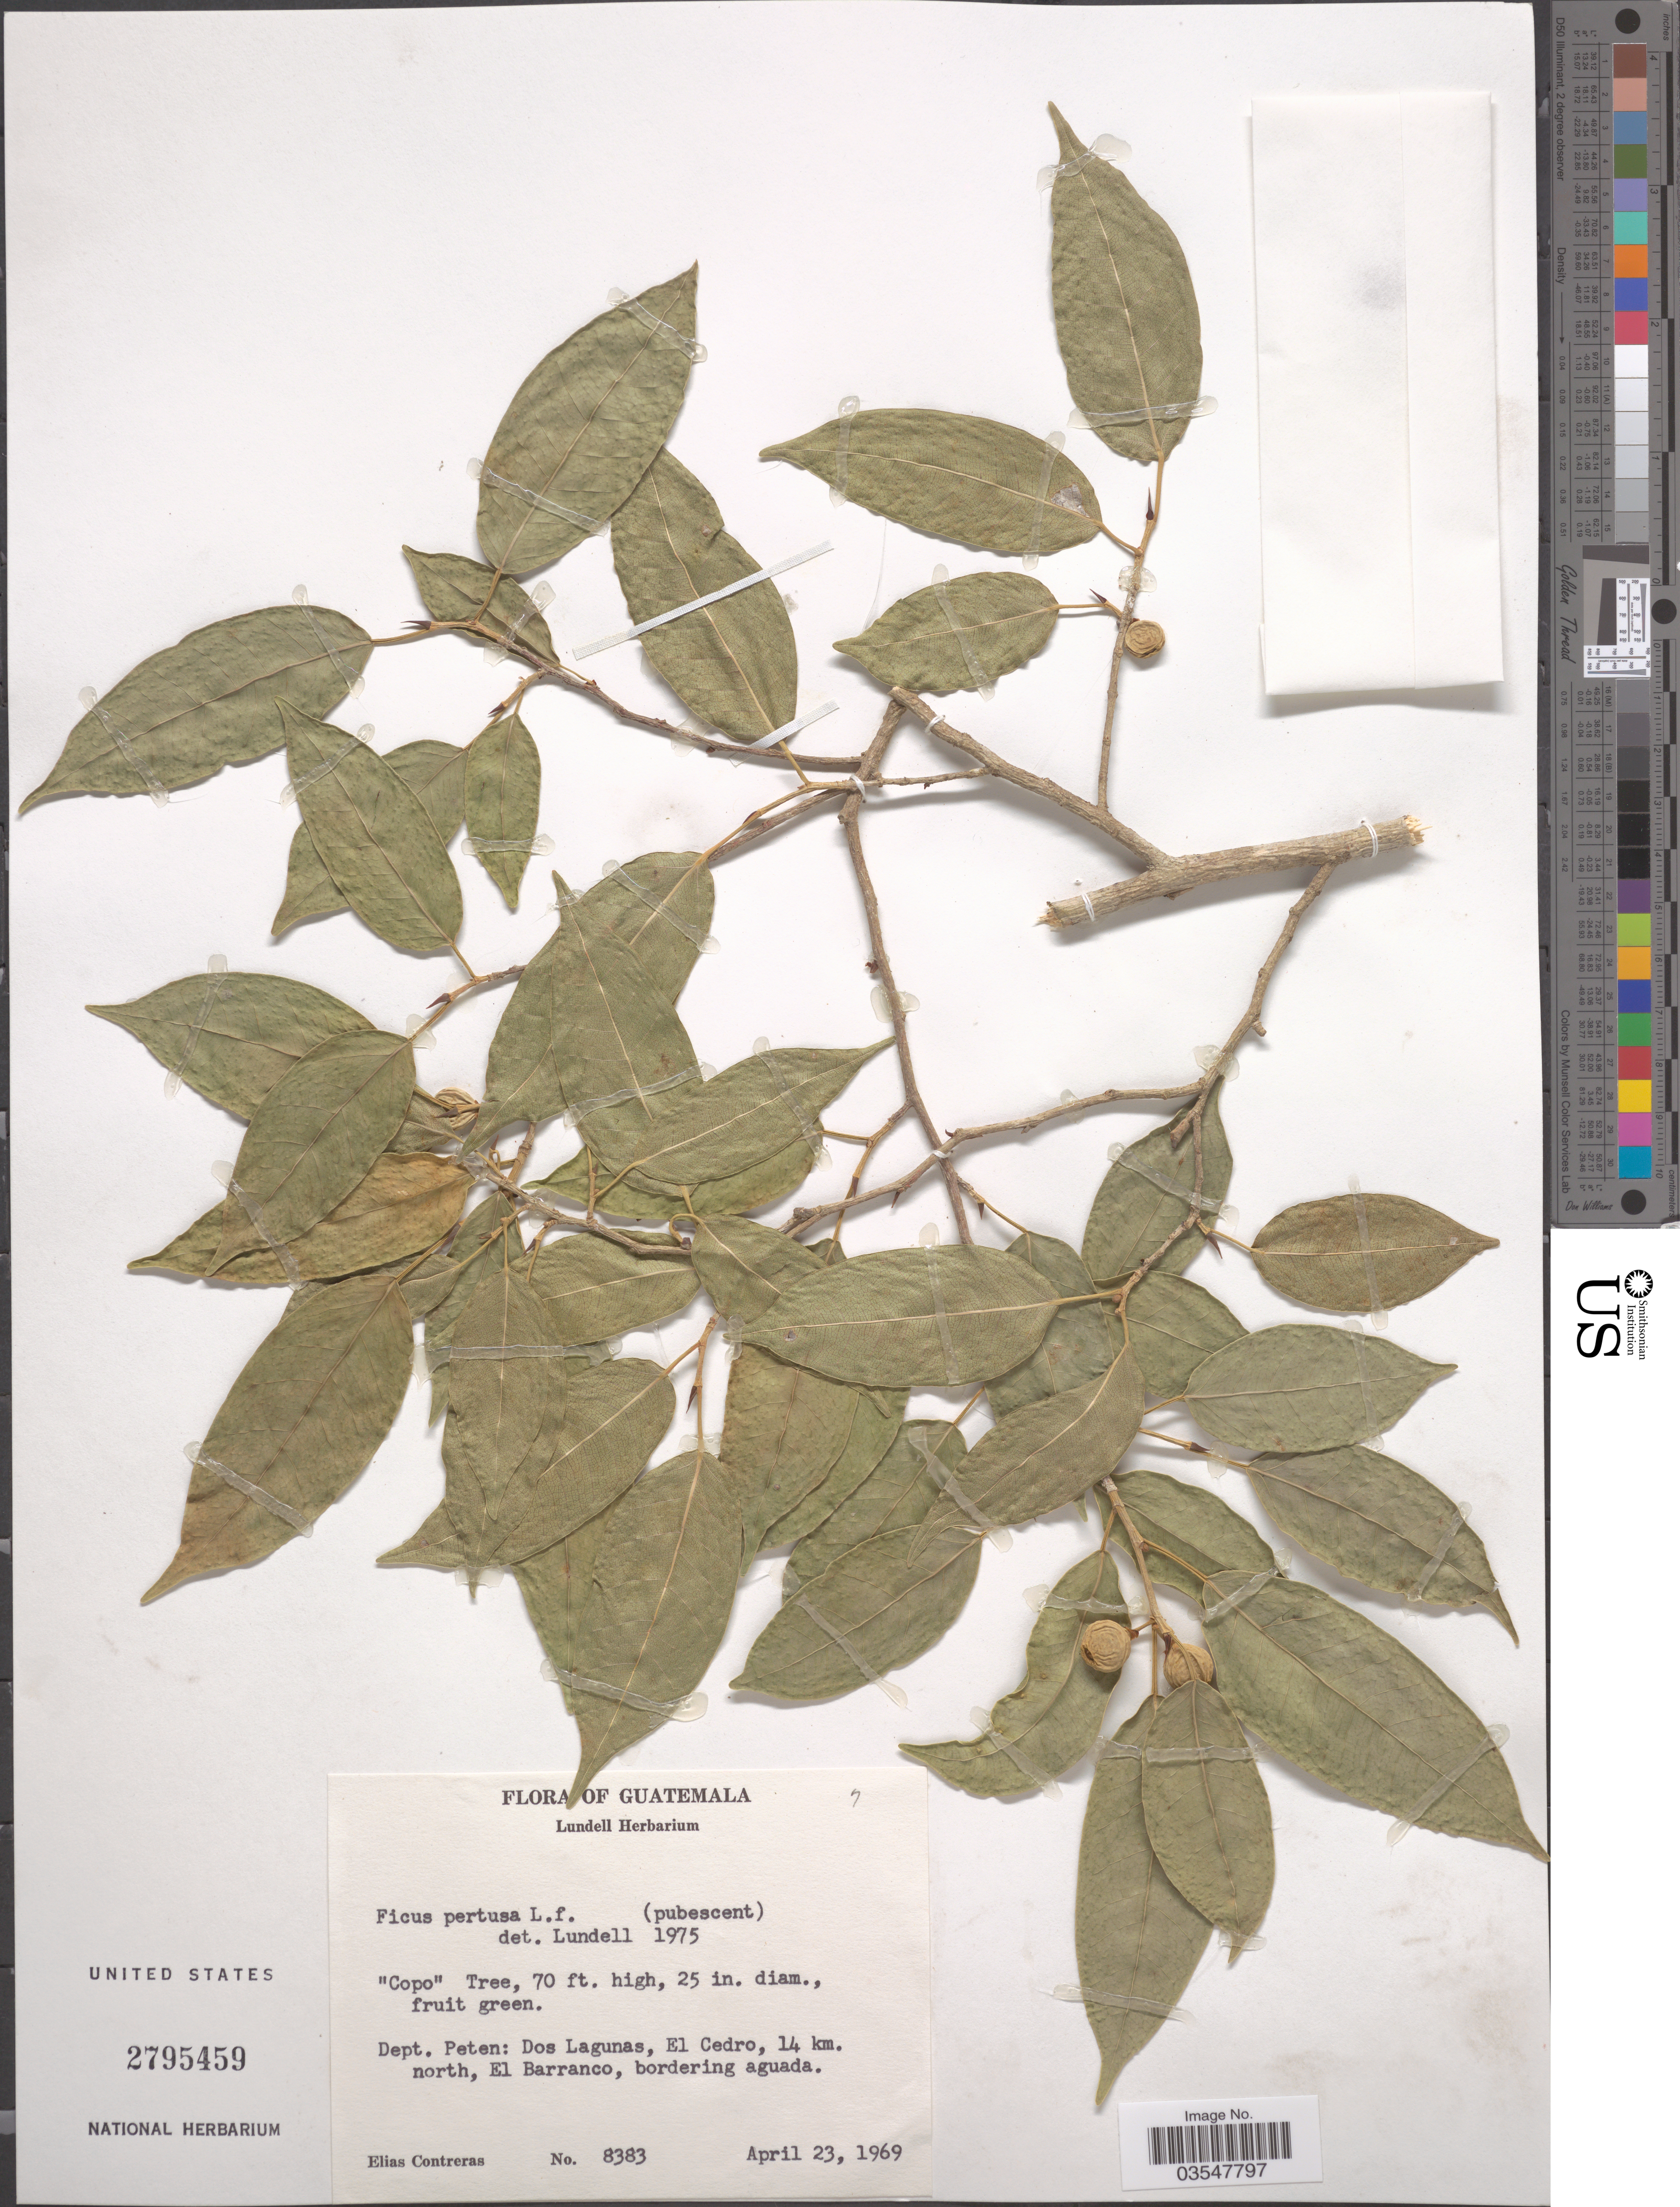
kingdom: Plantae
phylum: Tracheophyta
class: Magnoliopsida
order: Rosales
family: Moraceae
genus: Ficus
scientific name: Ficus pertusa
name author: L. f.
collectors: E. Contreras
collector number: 8383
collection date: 1969-04-23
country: Guatemala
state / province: El Peten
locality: Dept. Peten: Dos Lagunas, El Cedro, 14 km. north, El Barranco, bordering aguada.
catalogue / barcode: US 2795459